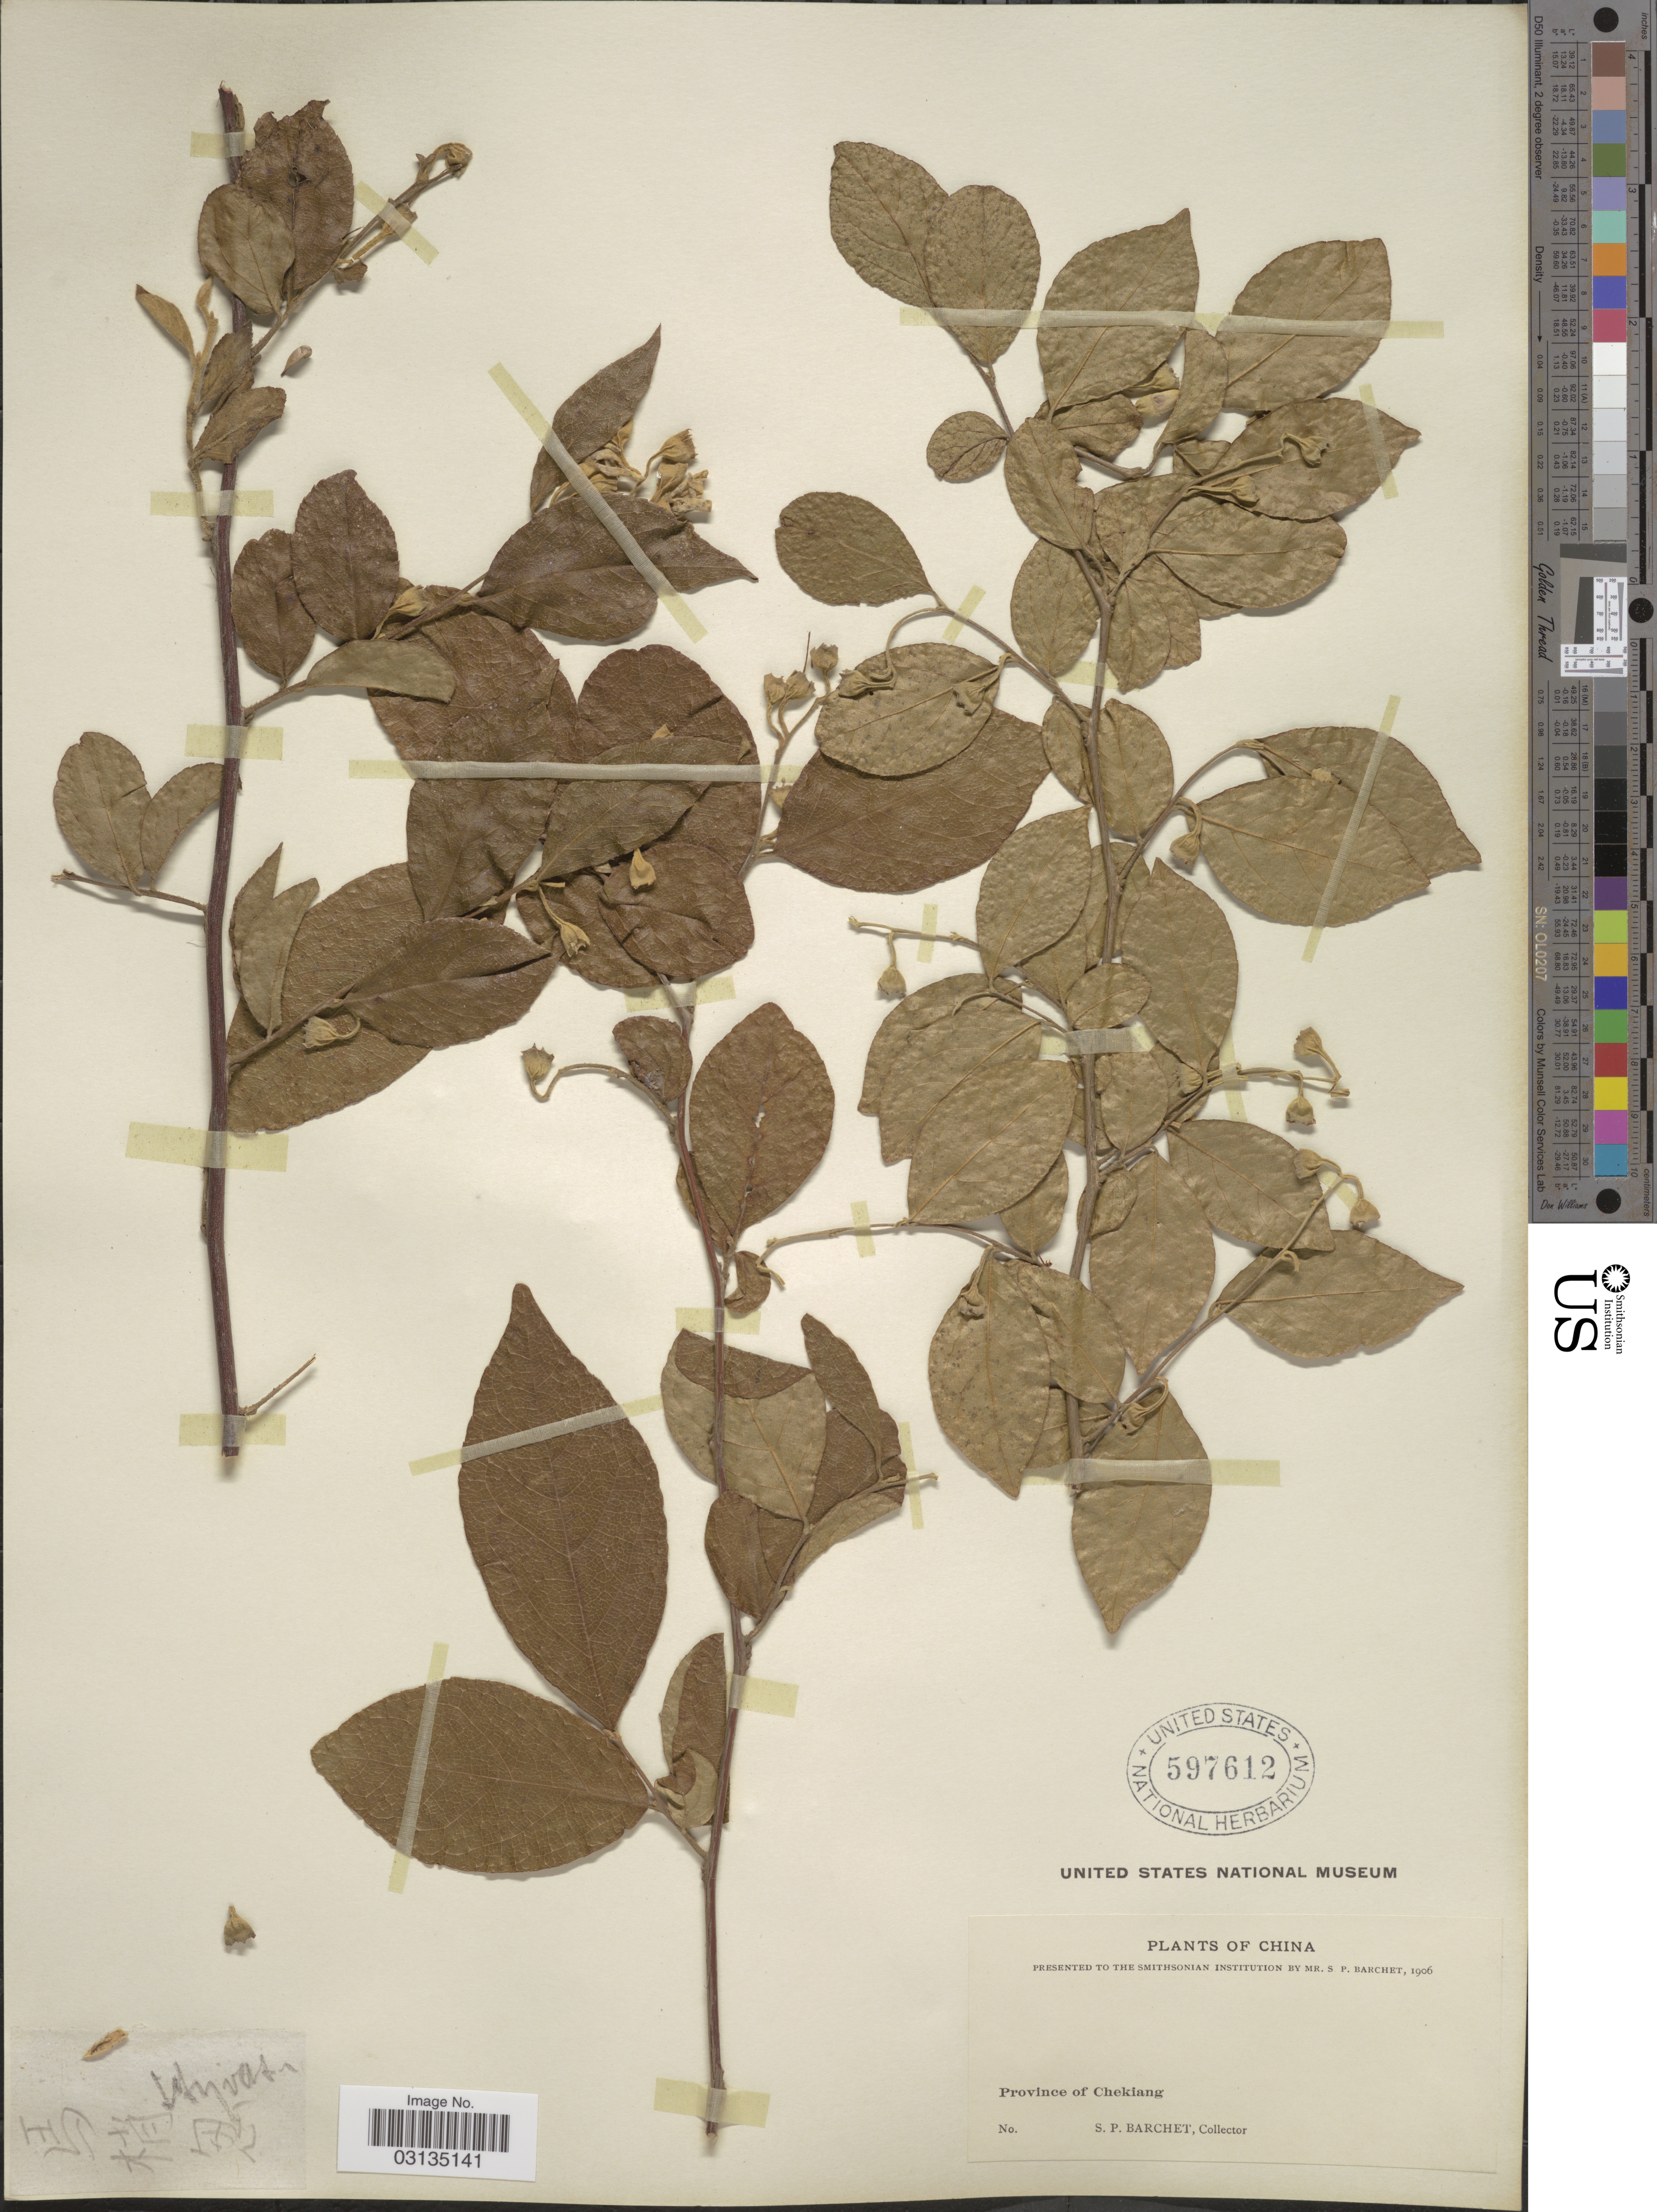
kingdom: Plantae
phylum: Tracheophyta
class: Magnoliopsida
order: Ericales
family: Styracaceae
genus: Styrax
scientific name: Styrax sp.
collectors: S. P. Barchet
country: China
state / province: Zhejiang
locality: Province of Chekiang.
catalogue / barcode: US 597612